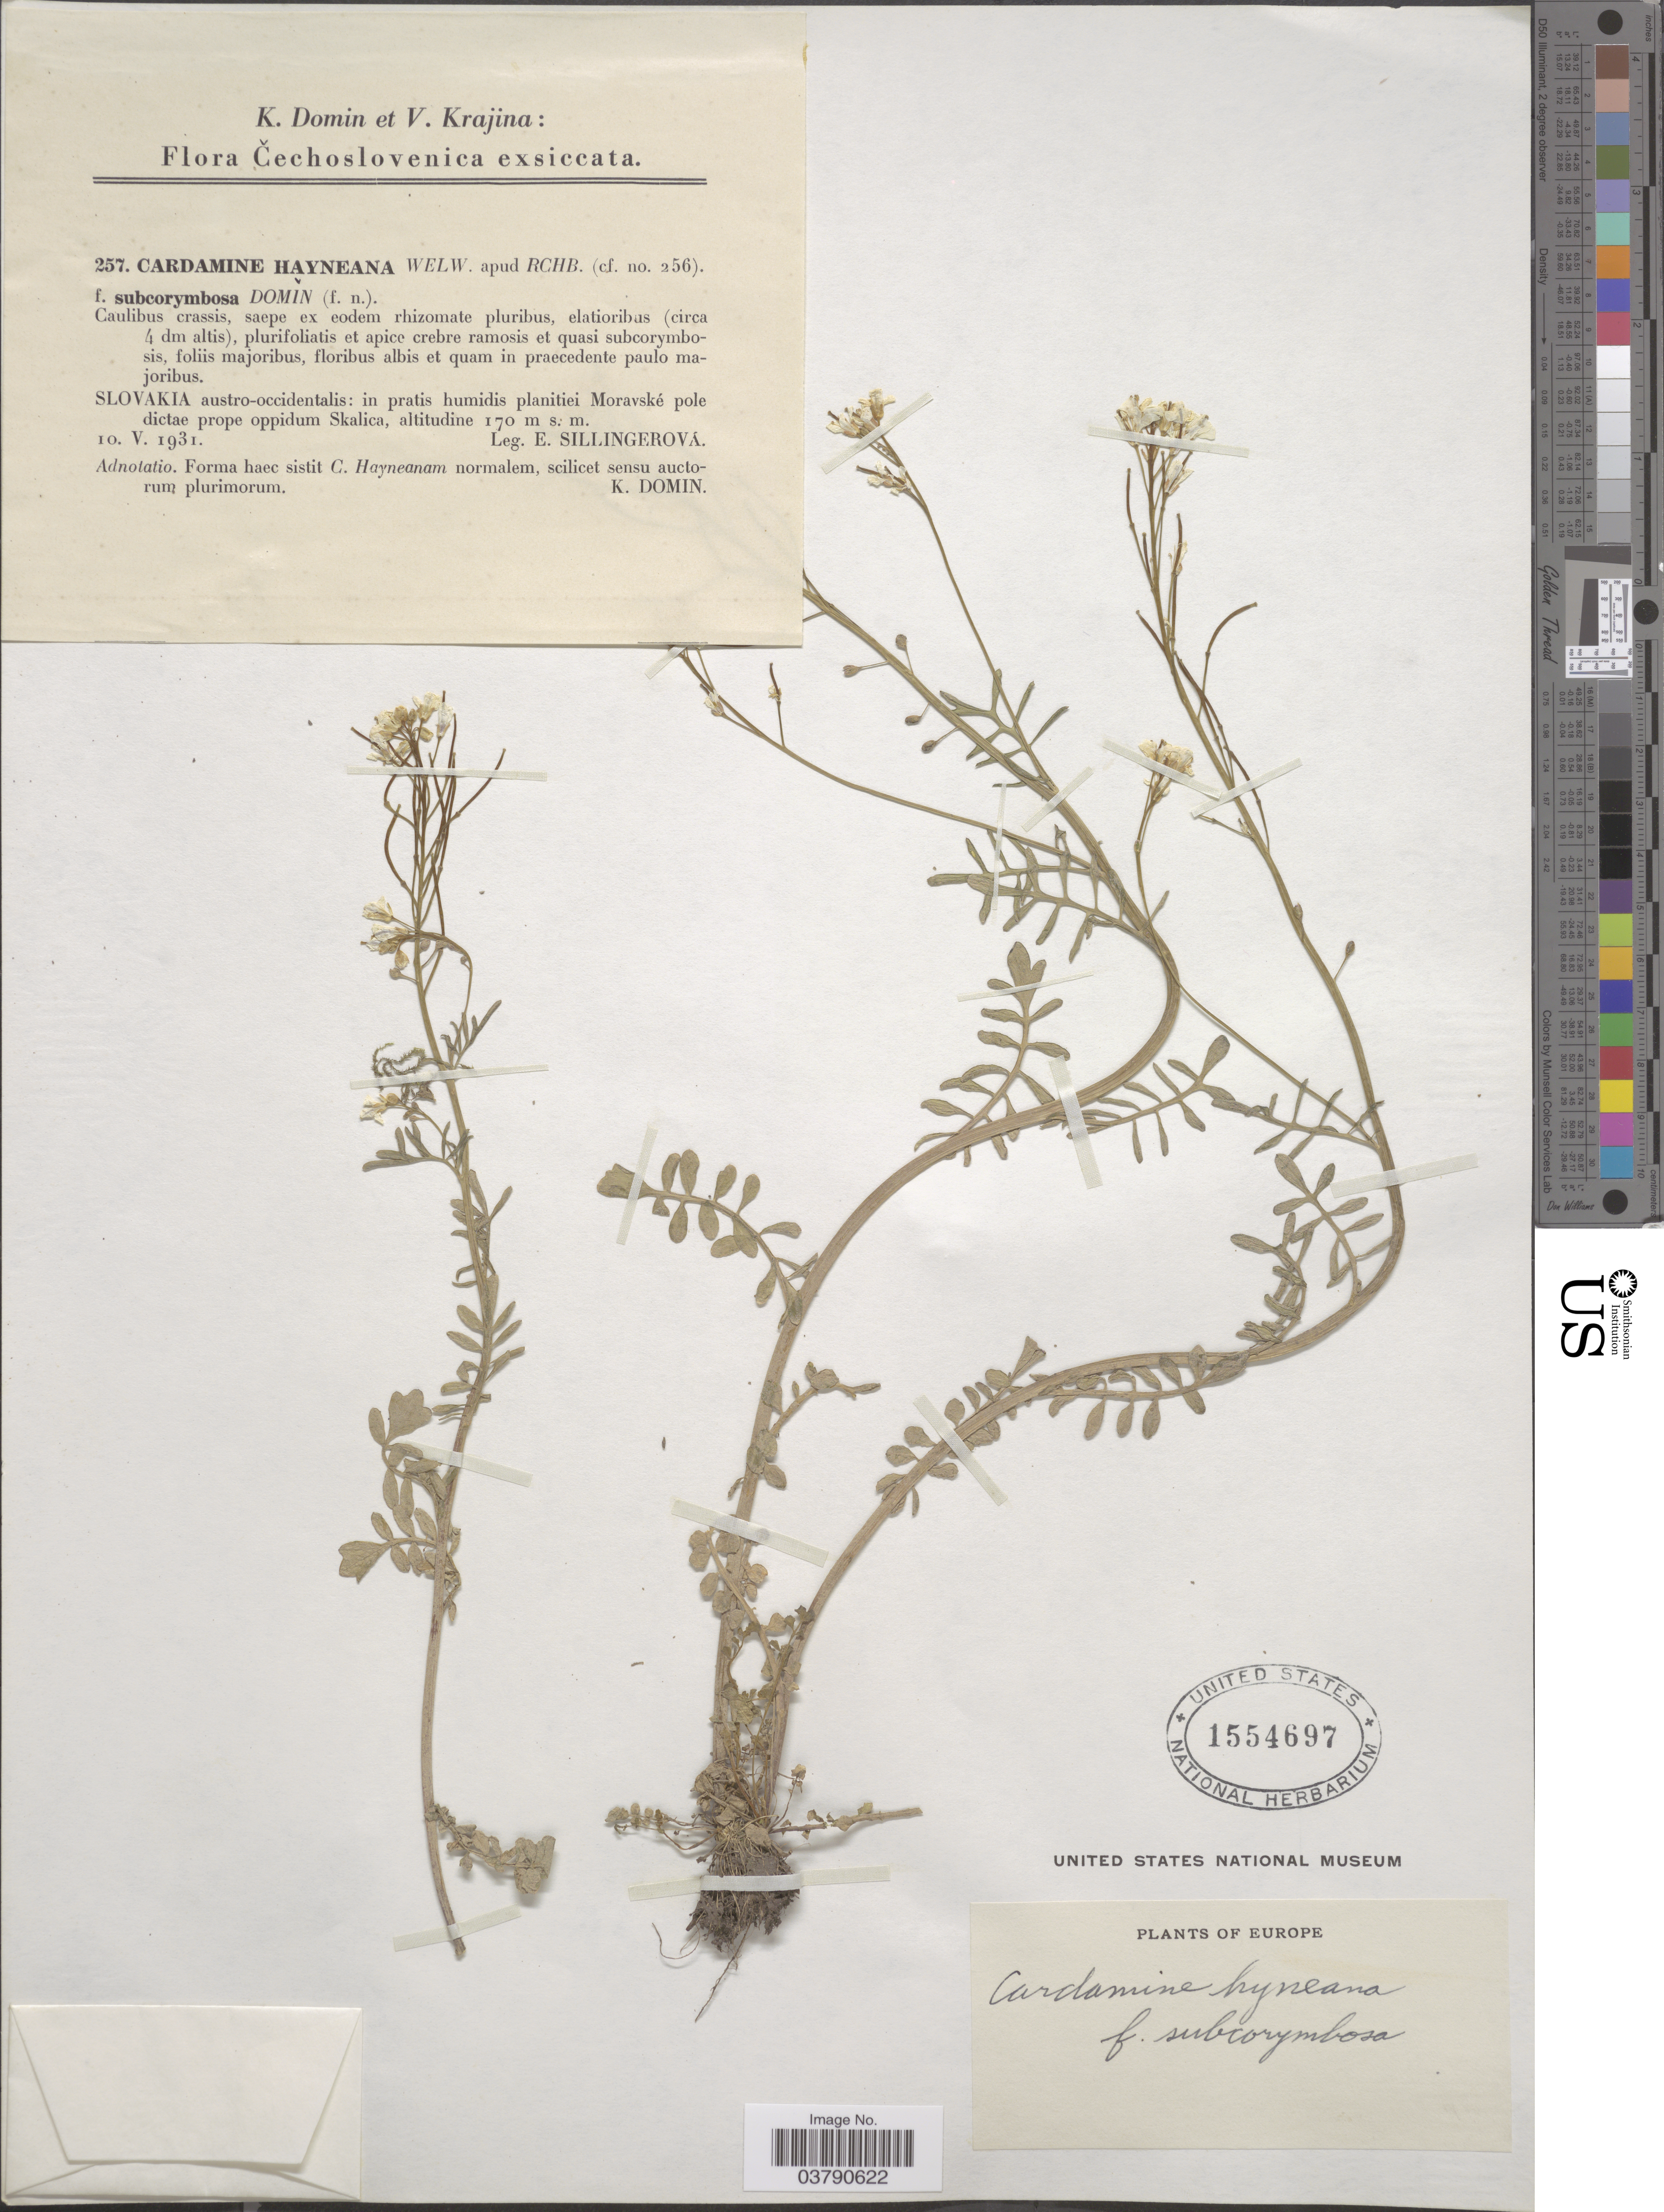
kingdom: Plantae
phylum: Tracheophyta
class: Magnoliopsida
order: Brassicales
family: Brassicaceae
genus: Cardamine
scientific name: Cardamine hayneana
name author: Welw. ex Rchb.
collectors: E. Sillingerová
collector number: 257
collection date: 1931-05-10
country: Slovakia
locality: Čechoslovenica. Slovakia austro-occidentalis: in pratis humidis planitei Moravské pole dictae prope oppidum Skalica.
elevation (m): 170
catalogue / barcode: US 1554697